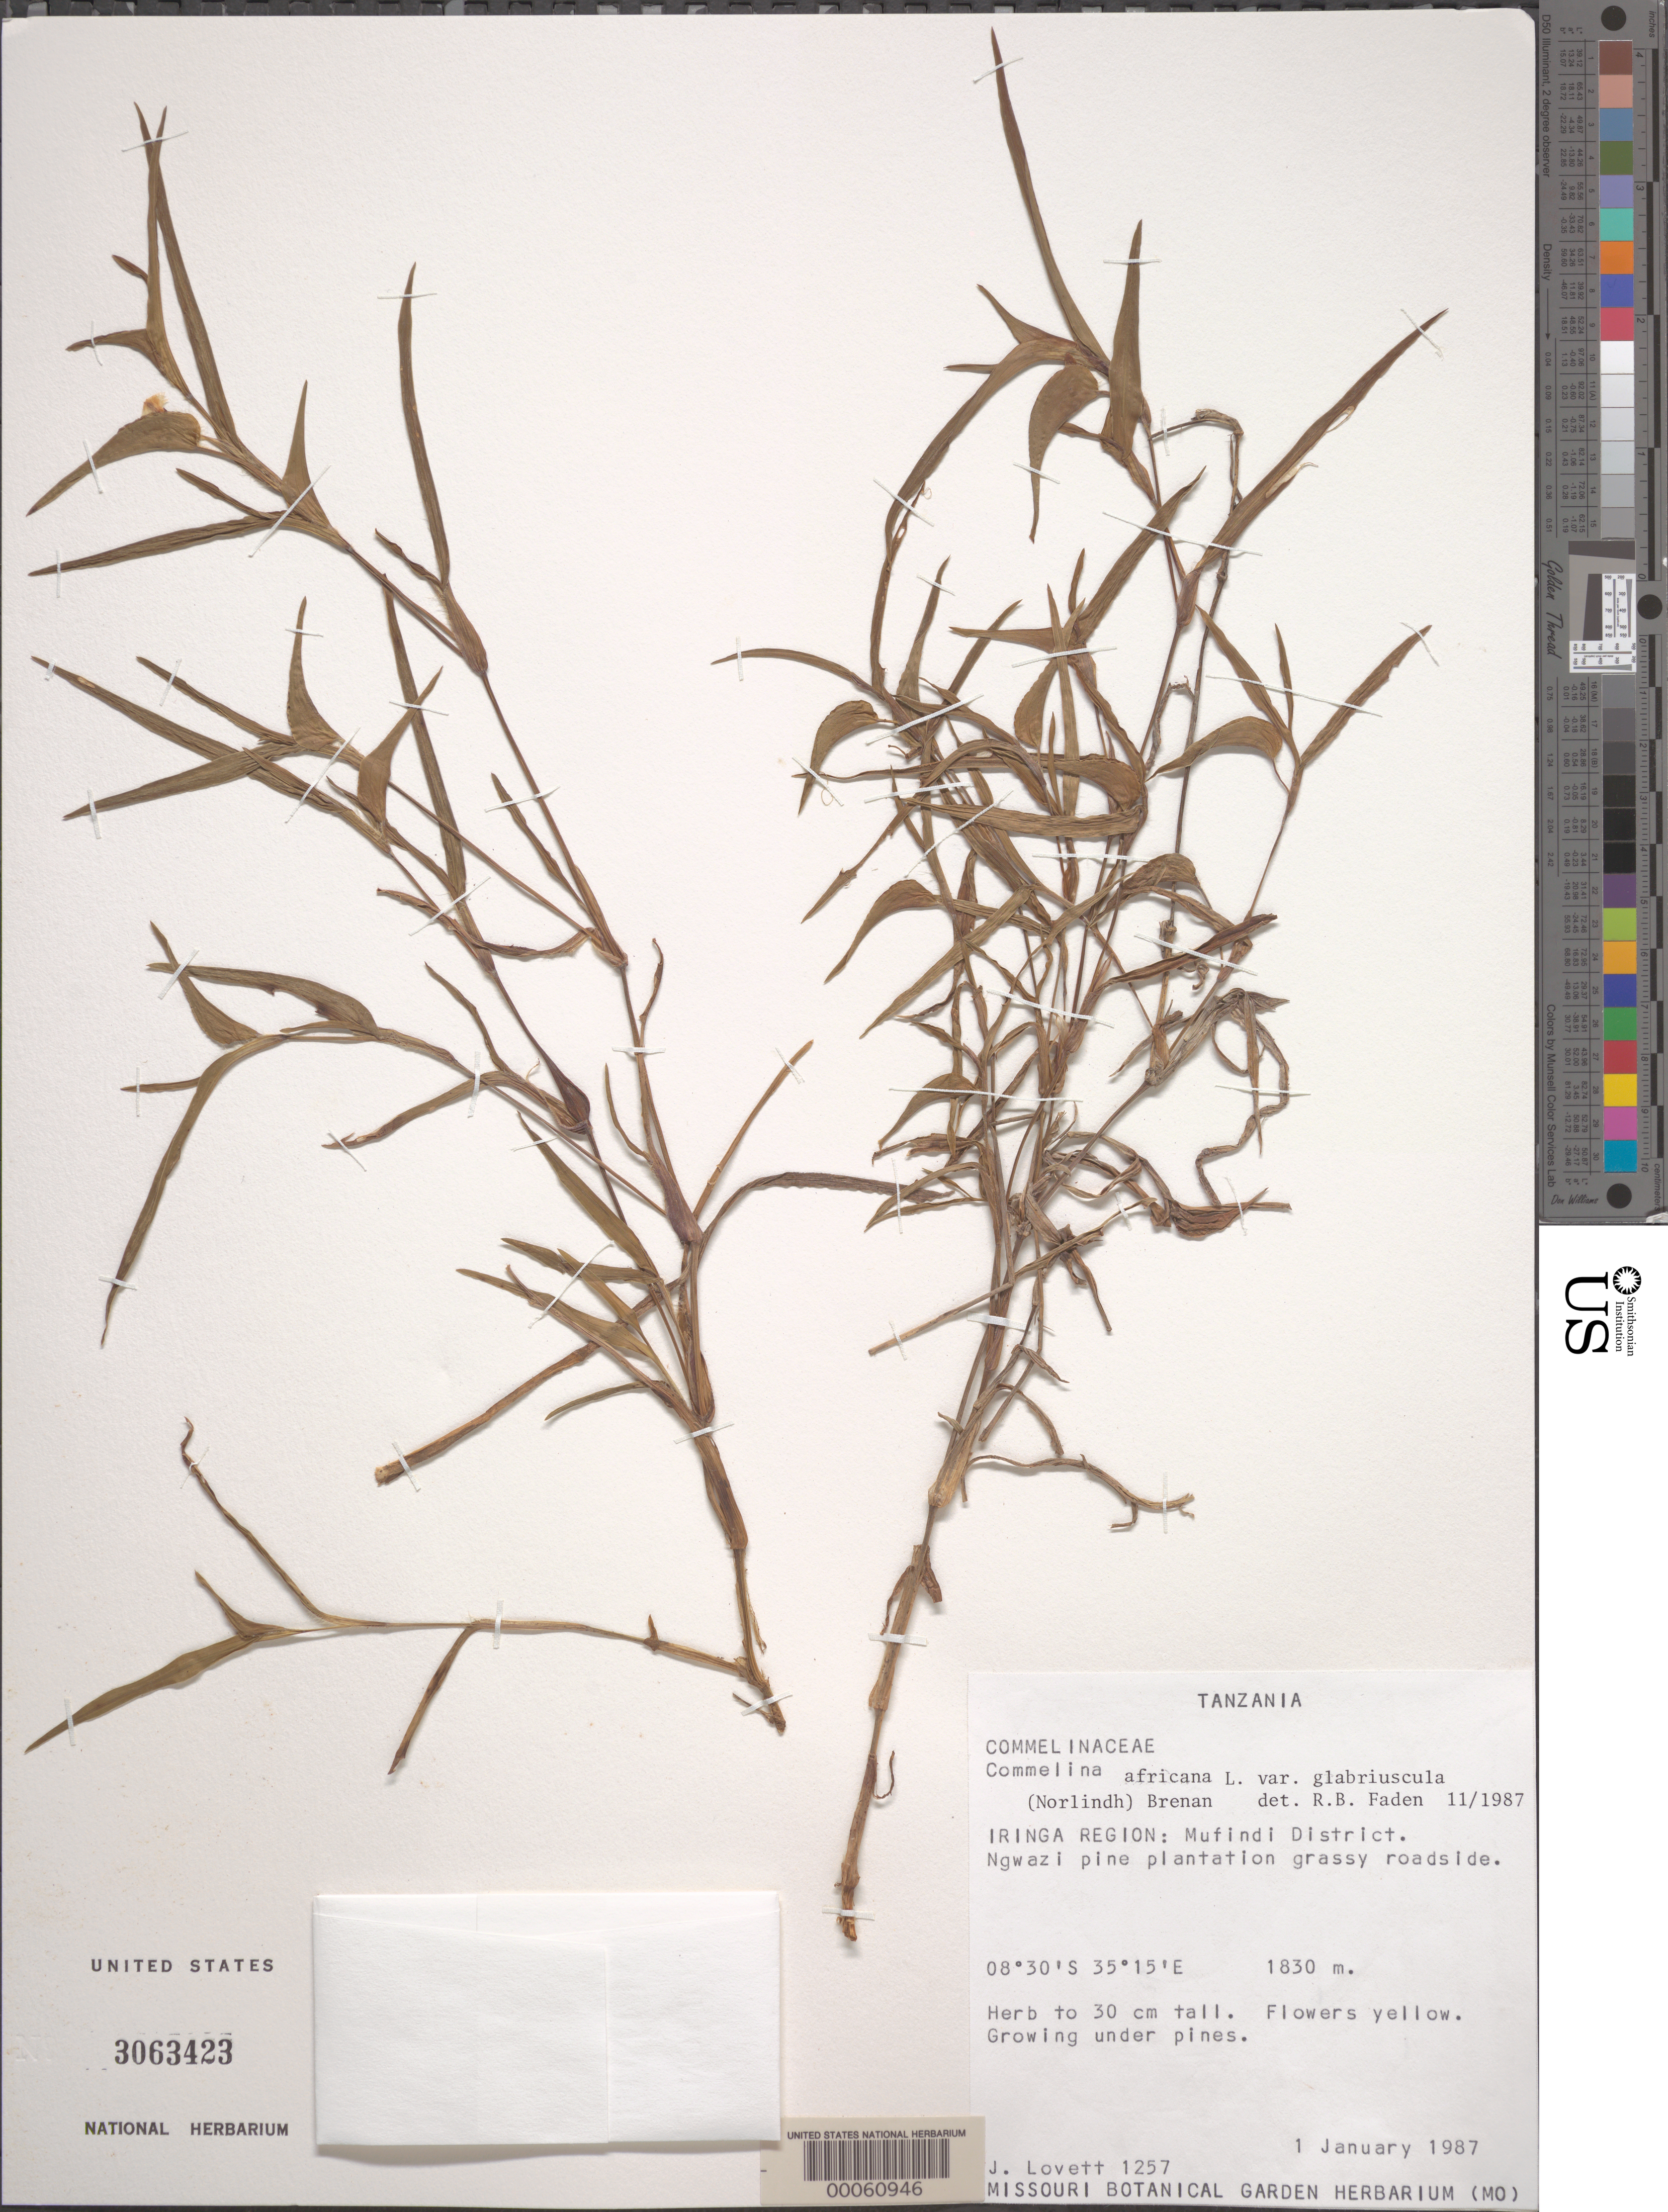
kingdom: Plantae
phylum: Tracheophyta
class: Liliopsida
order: Commelinales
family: Commelinaceae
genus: Commelina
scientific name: Commelina africana var. glabriuscula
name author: (Norl.) Brenan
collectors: J. Lovett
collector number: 1257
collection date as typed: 01 Jan 1987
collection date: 1987-01-01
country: Tanzania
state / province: Iringa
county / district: Mufindi Dist.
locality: Ngwazi pine plantation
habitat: Growing under pines, grassy roadsides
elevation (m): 1830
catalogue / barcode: US 3063423